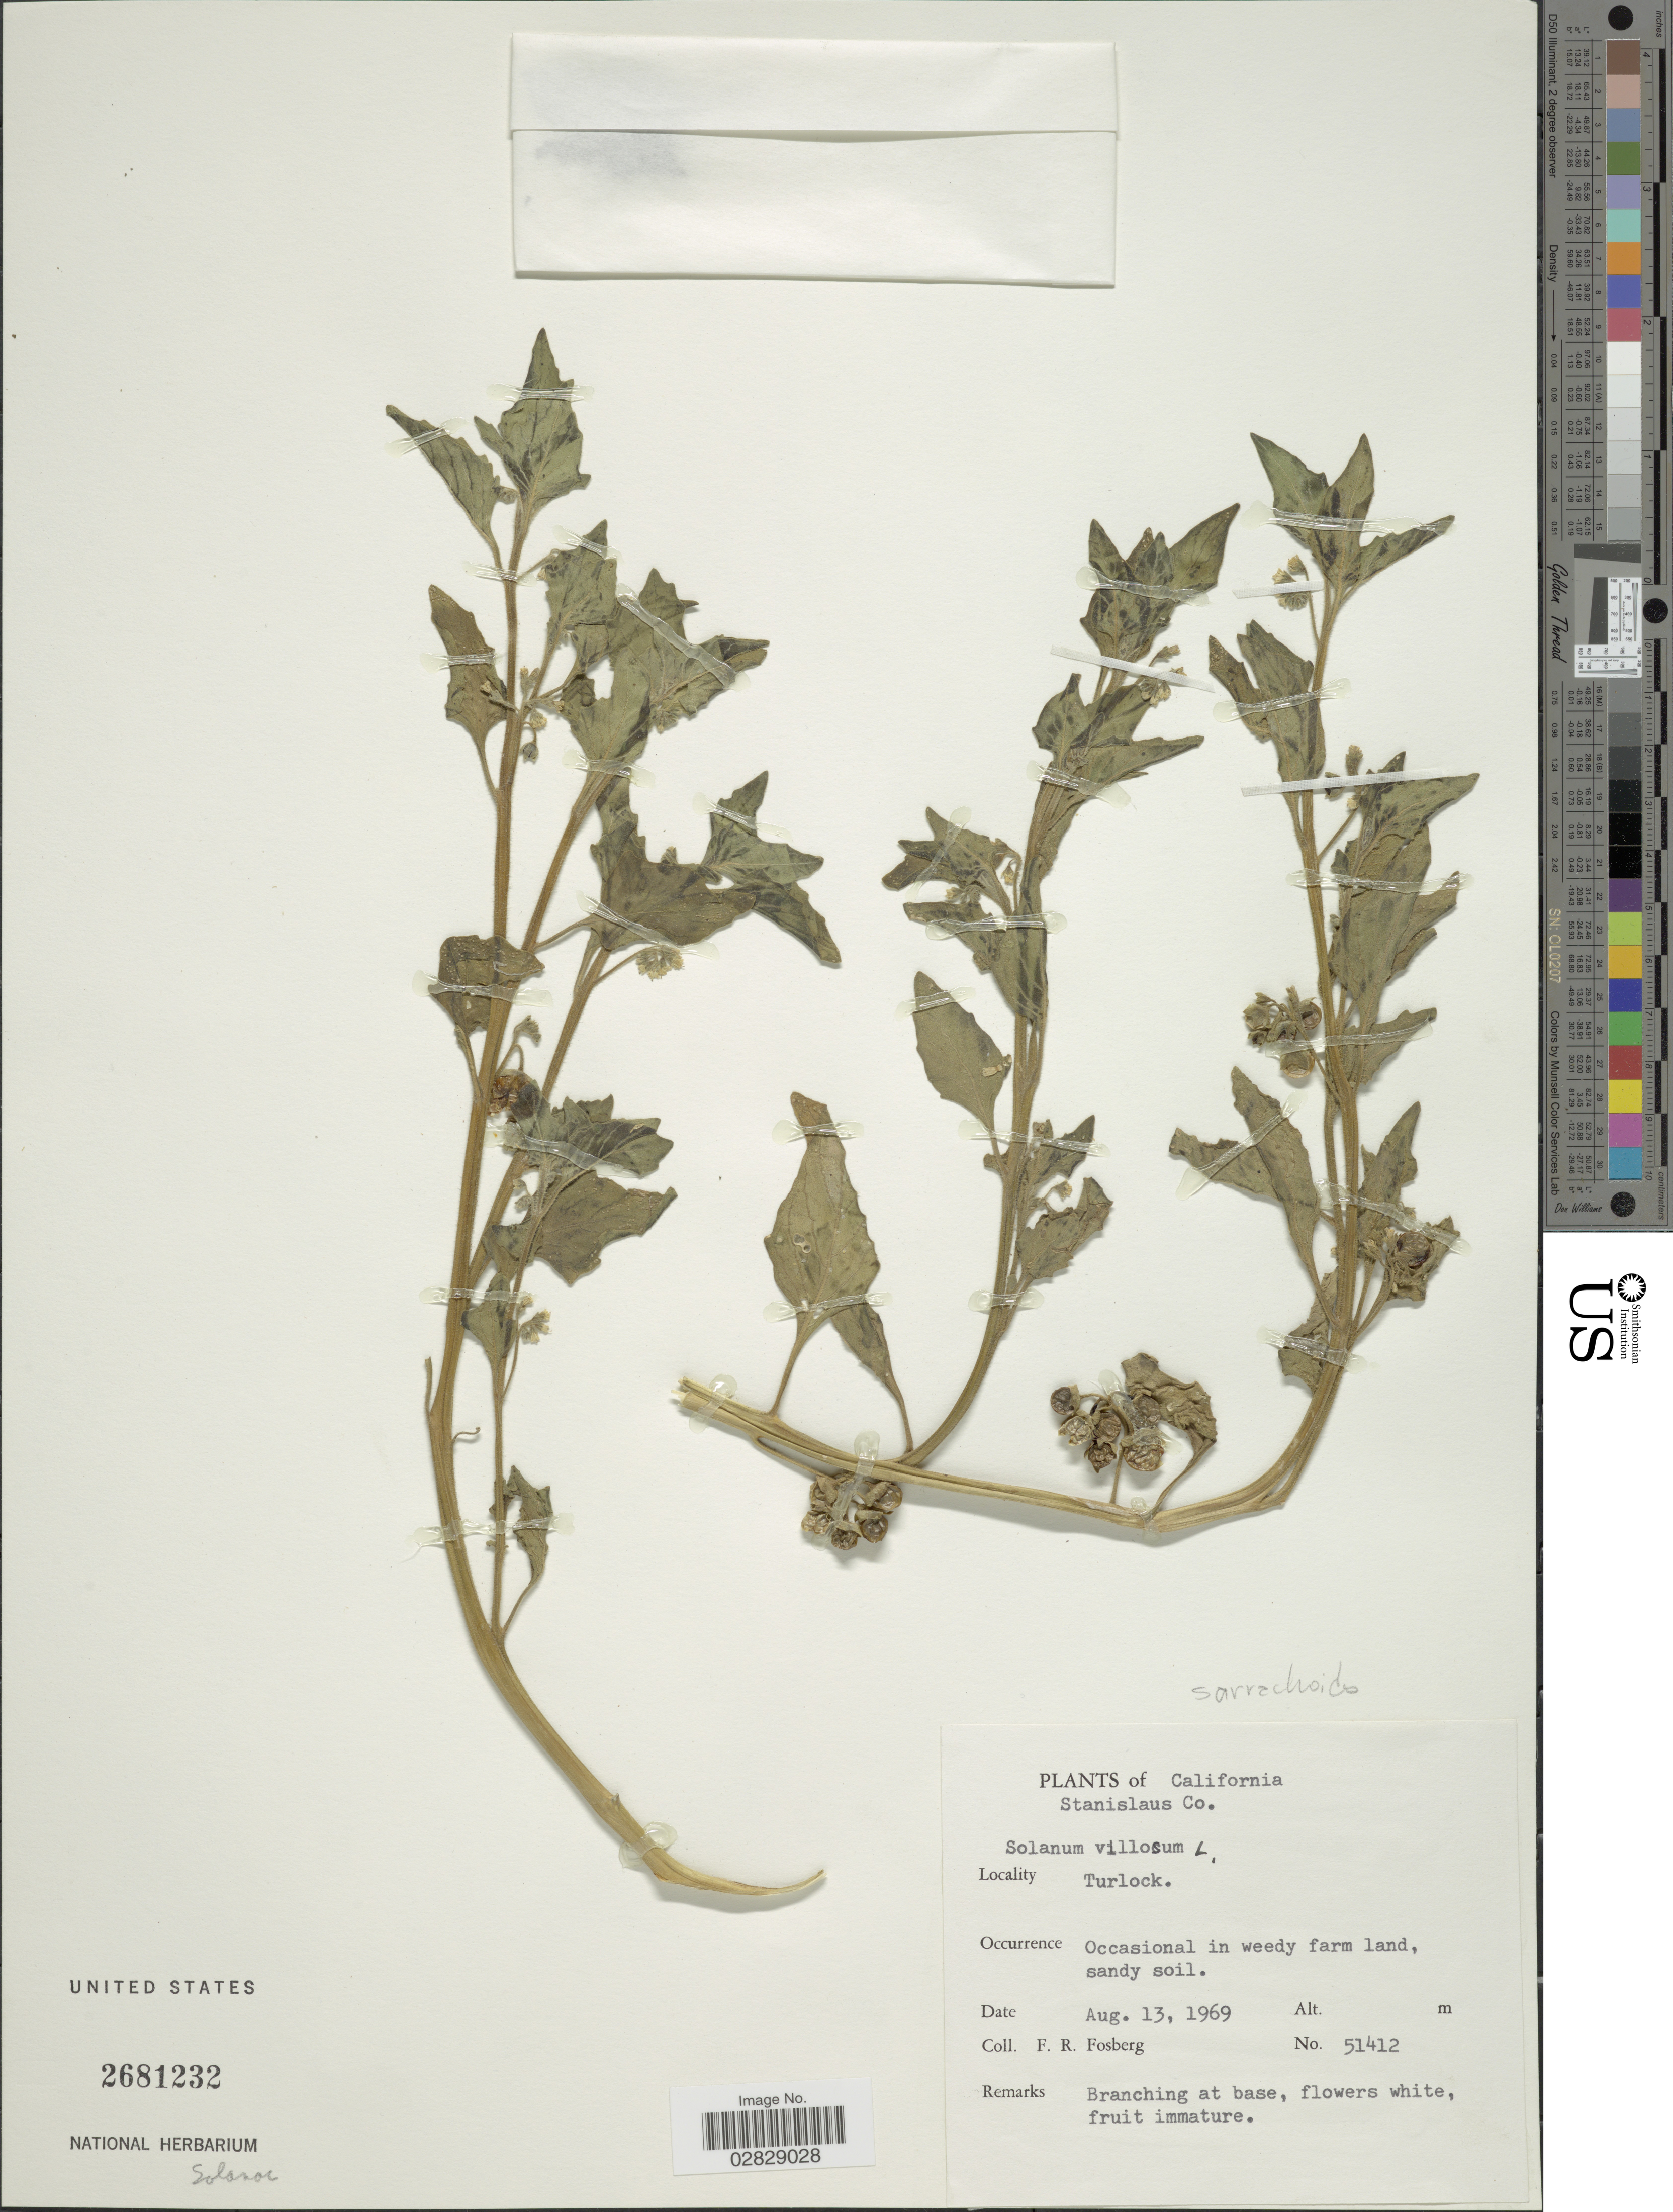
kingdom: Plantae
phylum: Tracheophyta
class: Magnoliopsida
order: Solanales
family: Solanaceae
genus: Solanum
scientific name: Solanum sarachoides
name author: Sendt.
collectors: F. R. Fosberg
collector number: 51412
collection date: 1969-08-13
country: United States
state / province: California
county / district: Stanislaus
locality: Stanislaus Co. Turlock.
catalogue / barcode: US 2681232